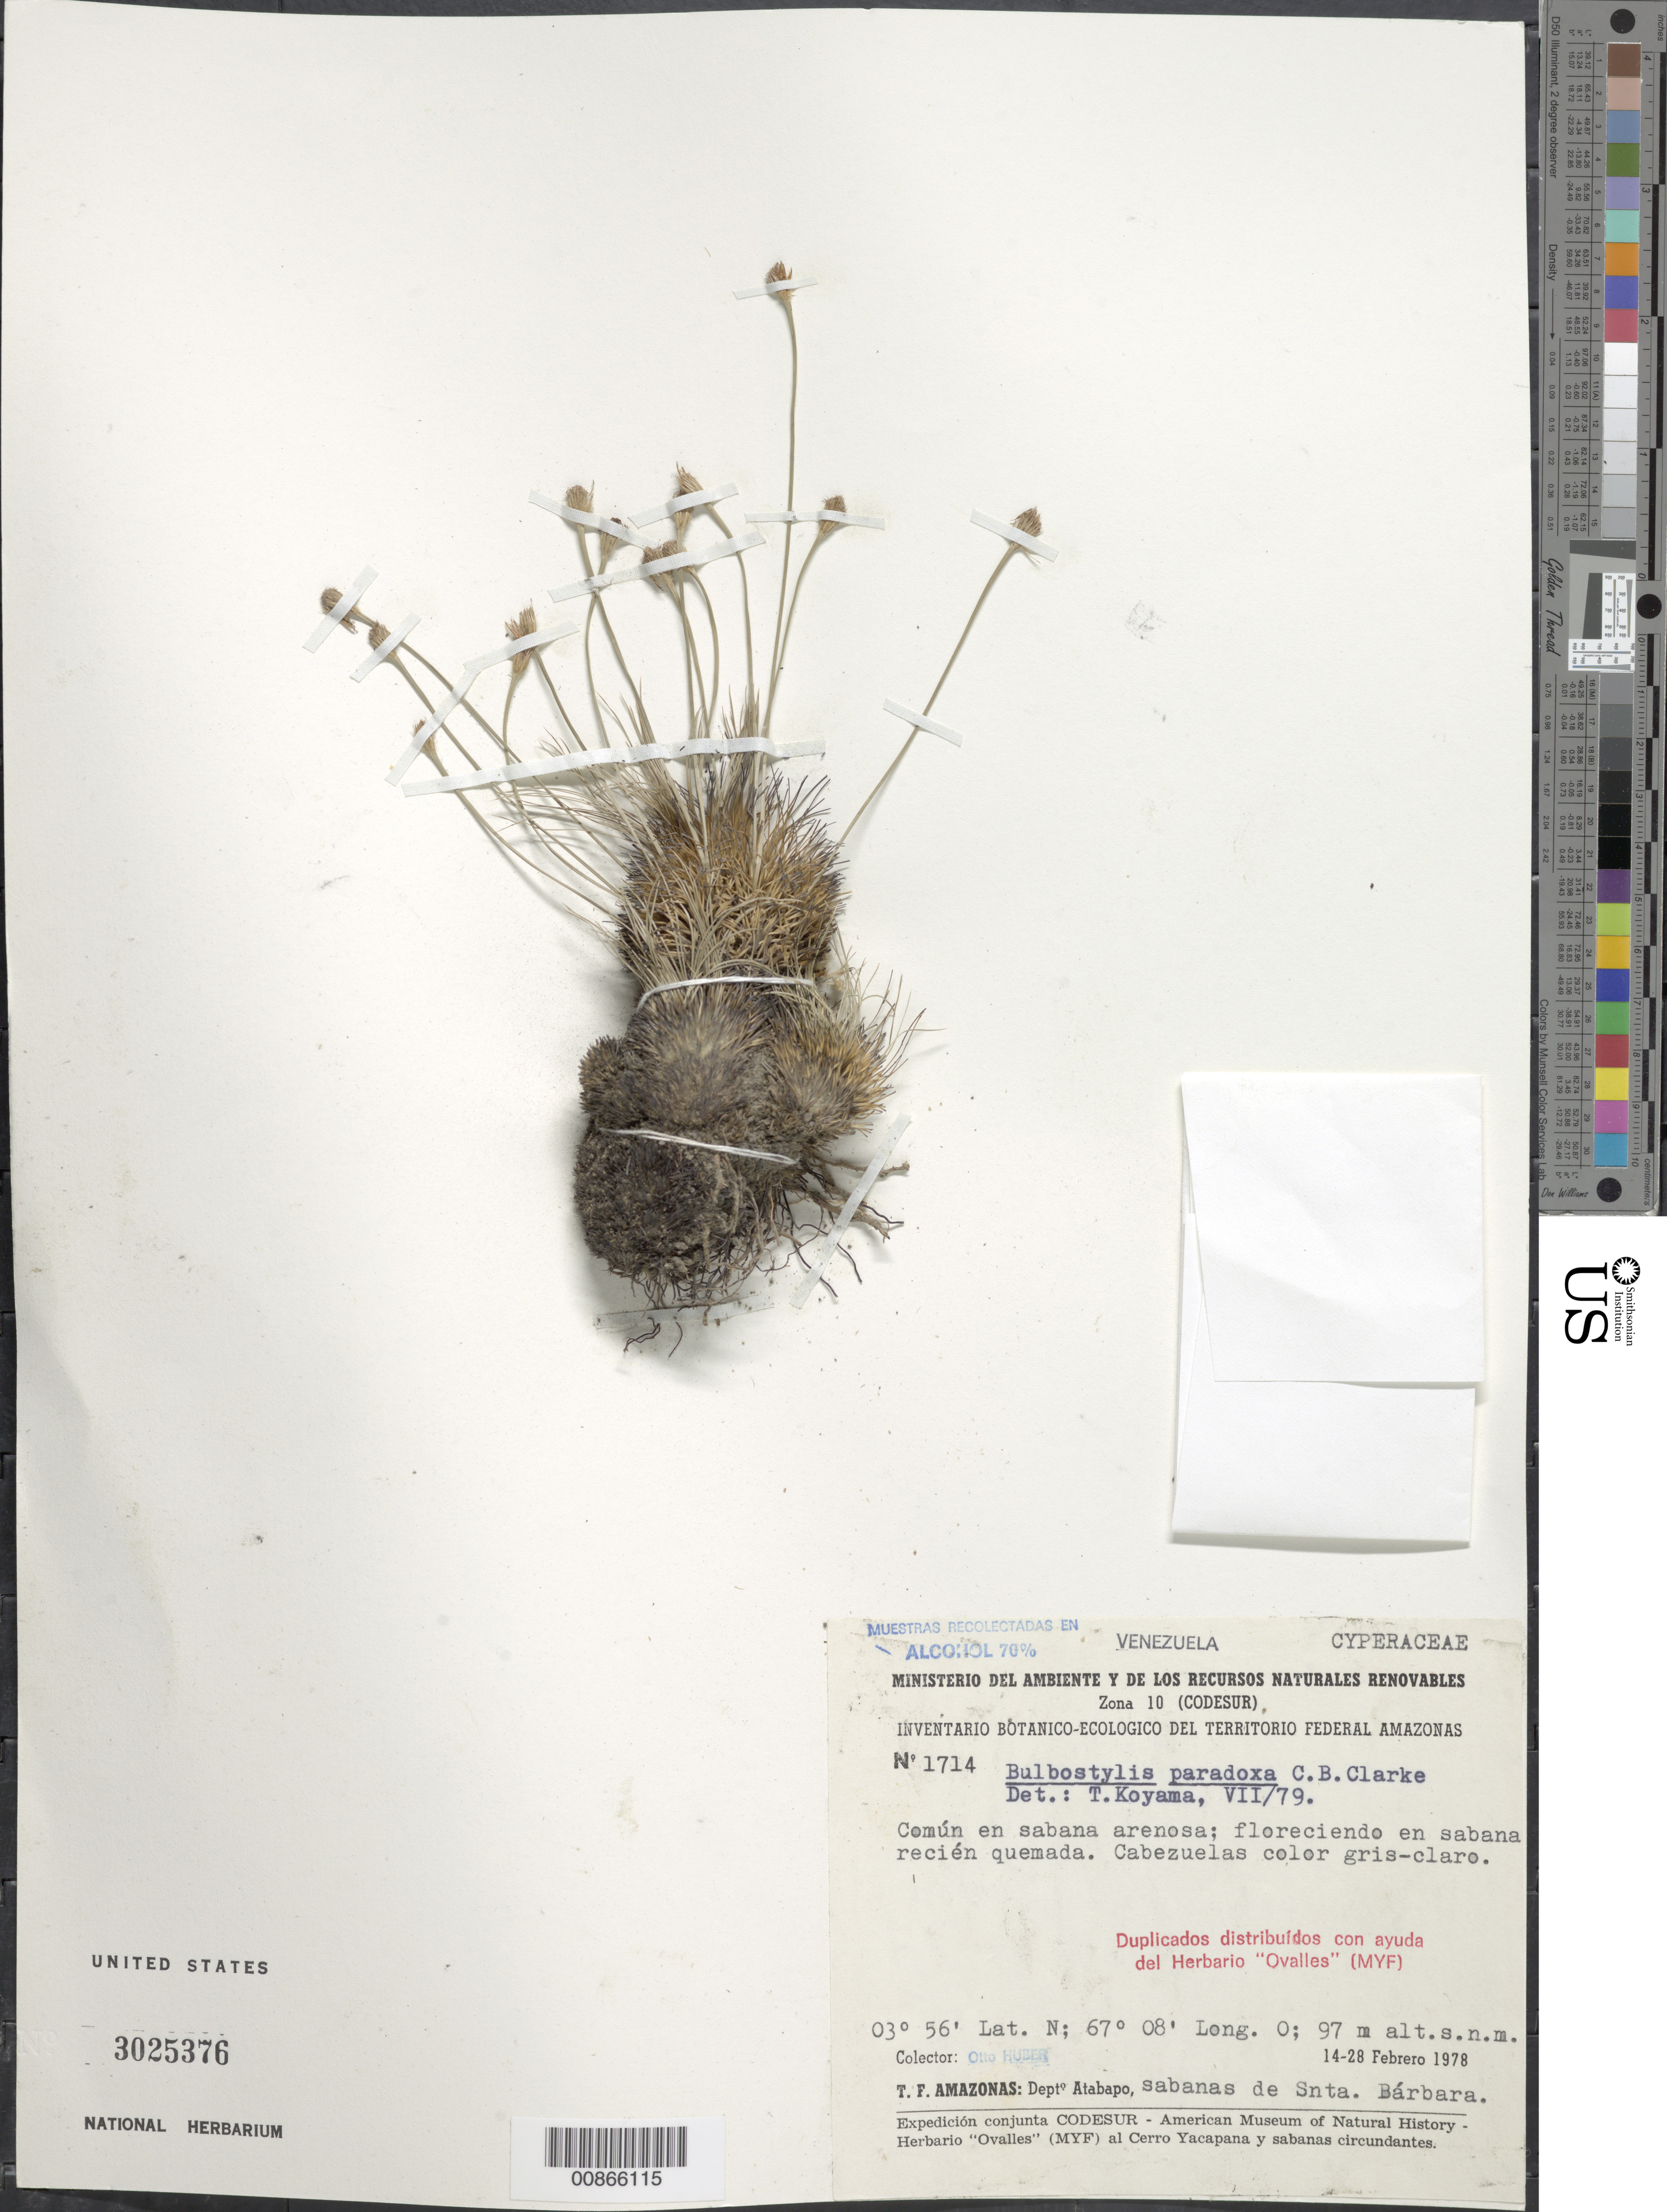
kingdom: Plantae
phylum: Tracheophyta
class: Liliopsida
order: Poales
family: Cyperaceae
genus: Bulbostylis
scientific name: Bulbostylis paradoxa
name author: (Spreng.) Lindm.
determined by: Koyama, Tetsuo M.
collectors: O. Huber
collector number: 1714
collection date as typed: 14-Feb-78 to 28-Feb-78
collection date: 1978-02-14/1978-02-28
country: Venezuela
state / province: Amazonas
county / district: Atabapo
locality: Sta. Barbara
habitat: Sabana arenosa; florecinedo en sabana recien quemada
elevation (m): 97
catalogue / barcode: US 3025376